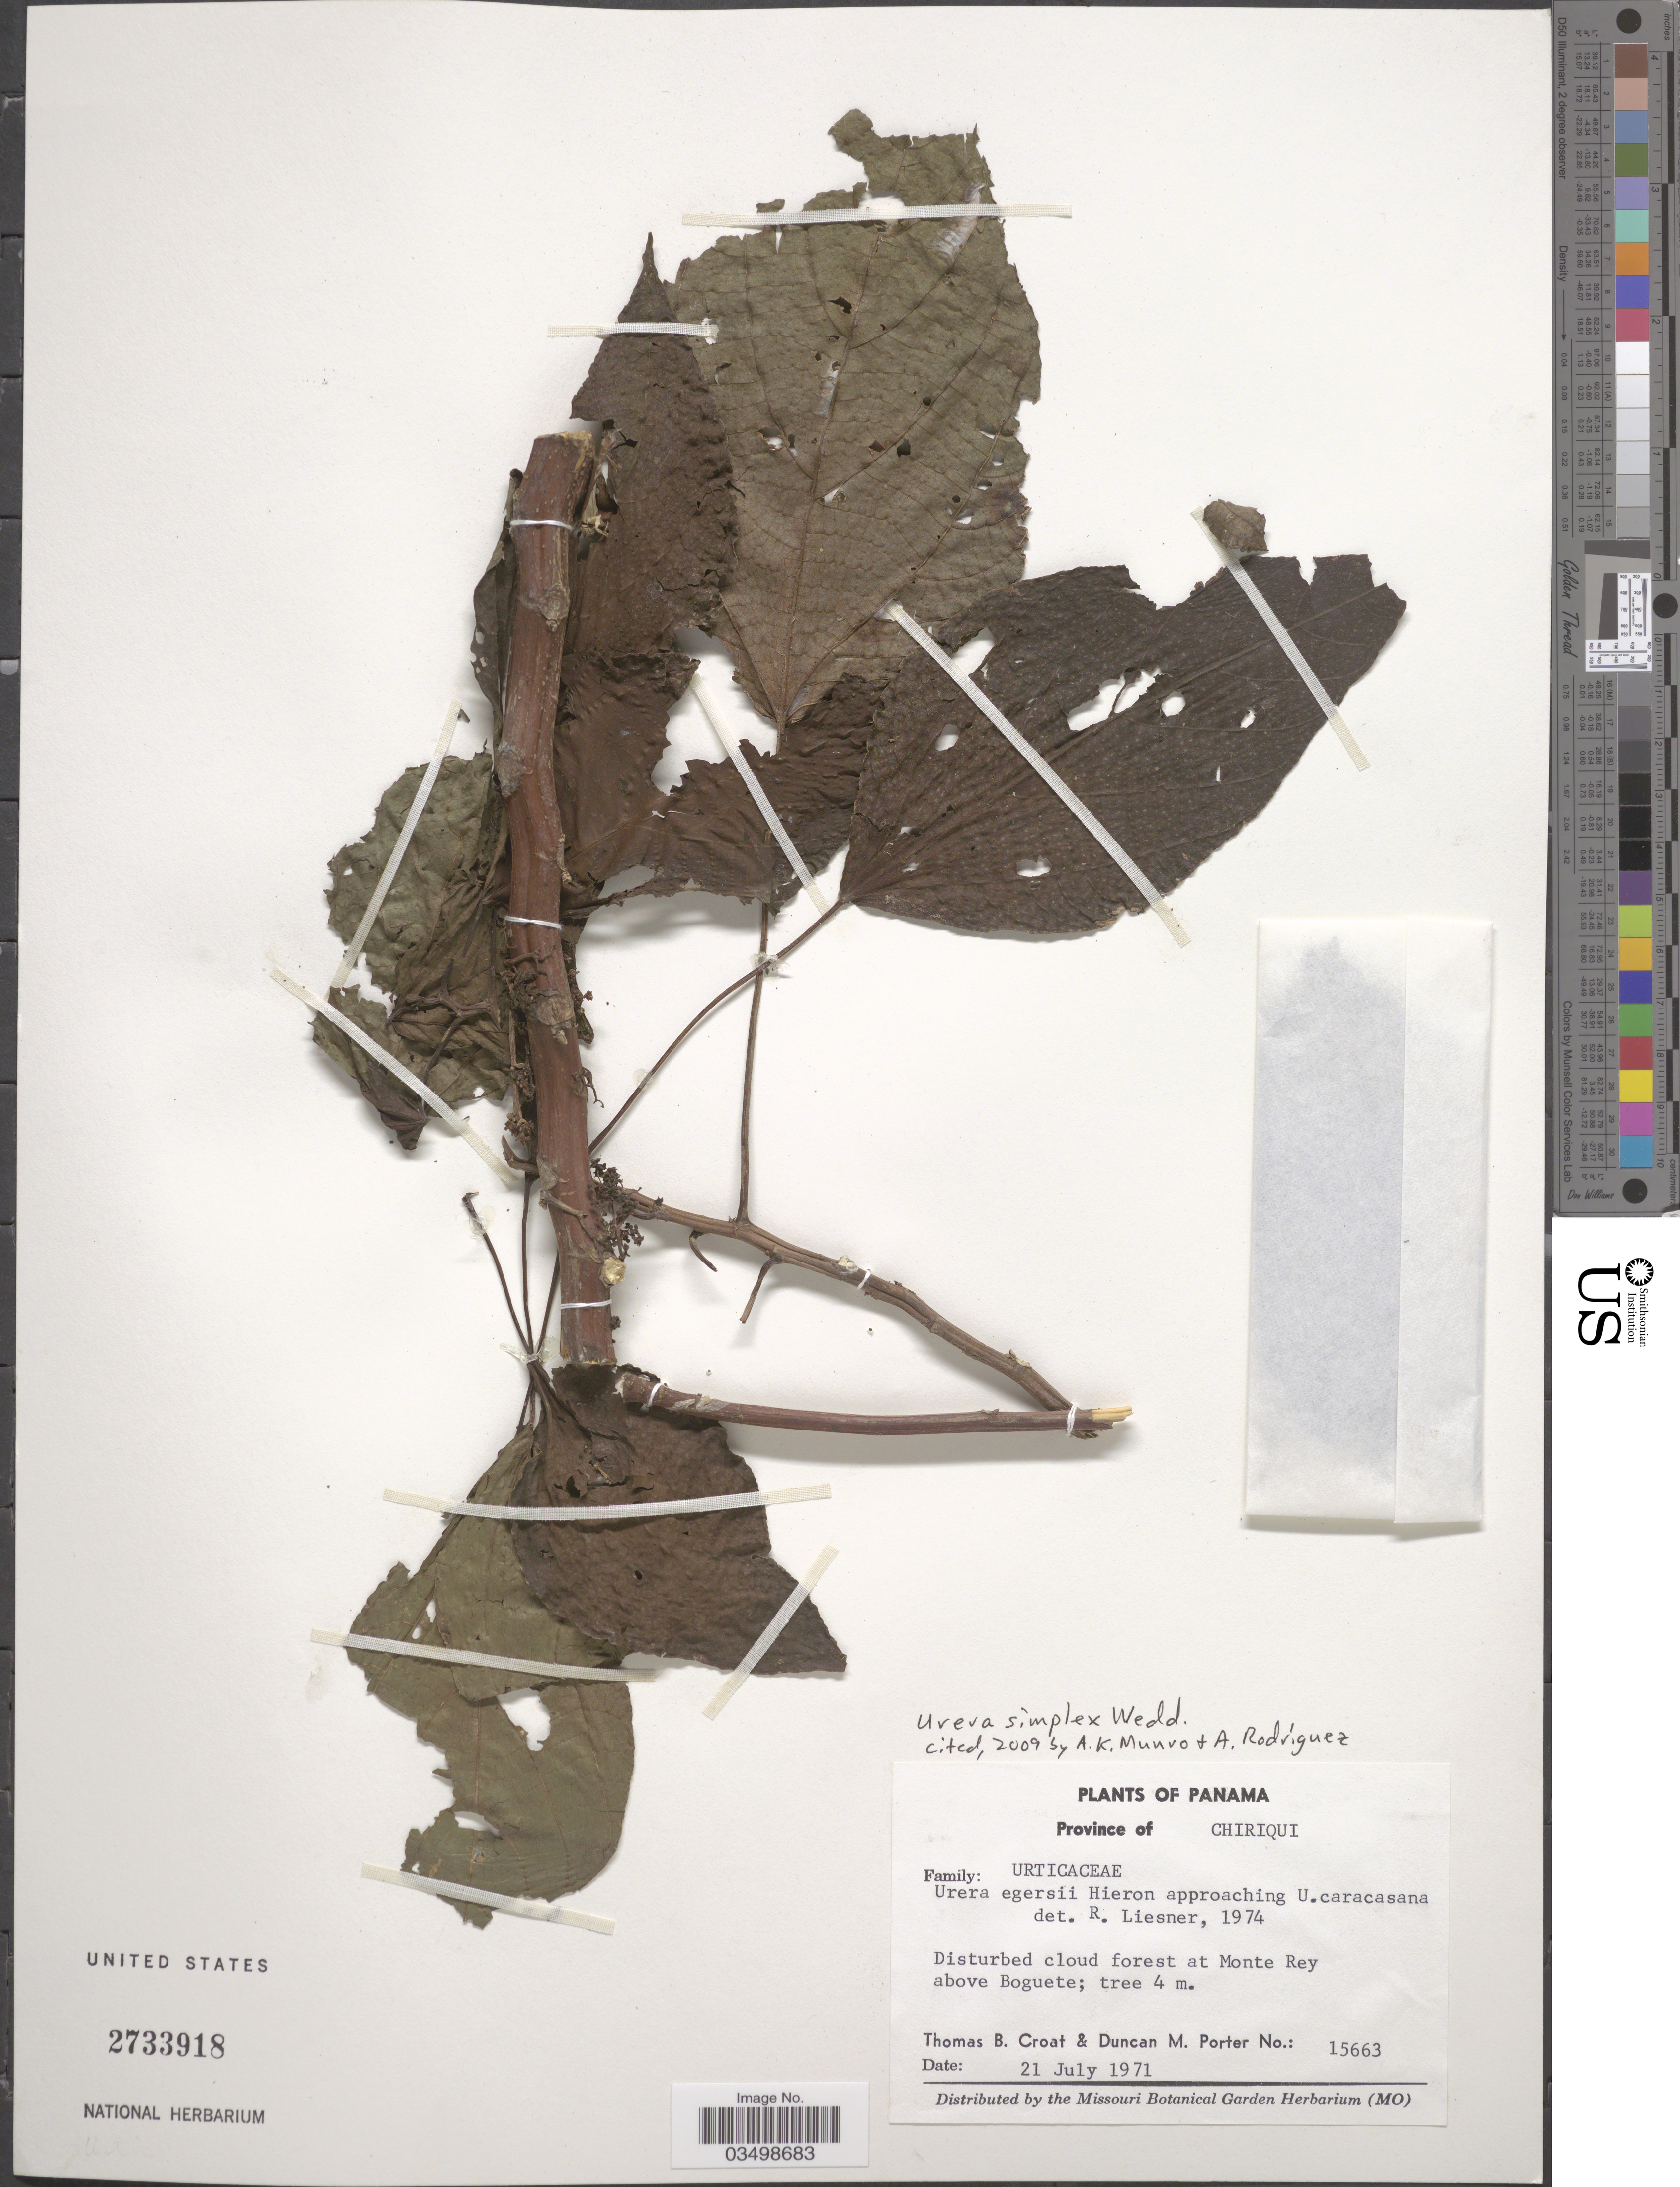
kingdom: Plantae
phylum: Tracheophyta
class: Magnoliopsida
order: Rosales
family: Urticaceae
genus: Urera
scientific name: Urera simplex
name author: Wedd.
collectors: T. B. Croat & D. M. Porter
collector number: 15663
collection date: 1971-07-21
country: Panama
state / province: Chiriqui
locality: At Monte Rey above Boguete.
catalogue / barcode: US 2733918